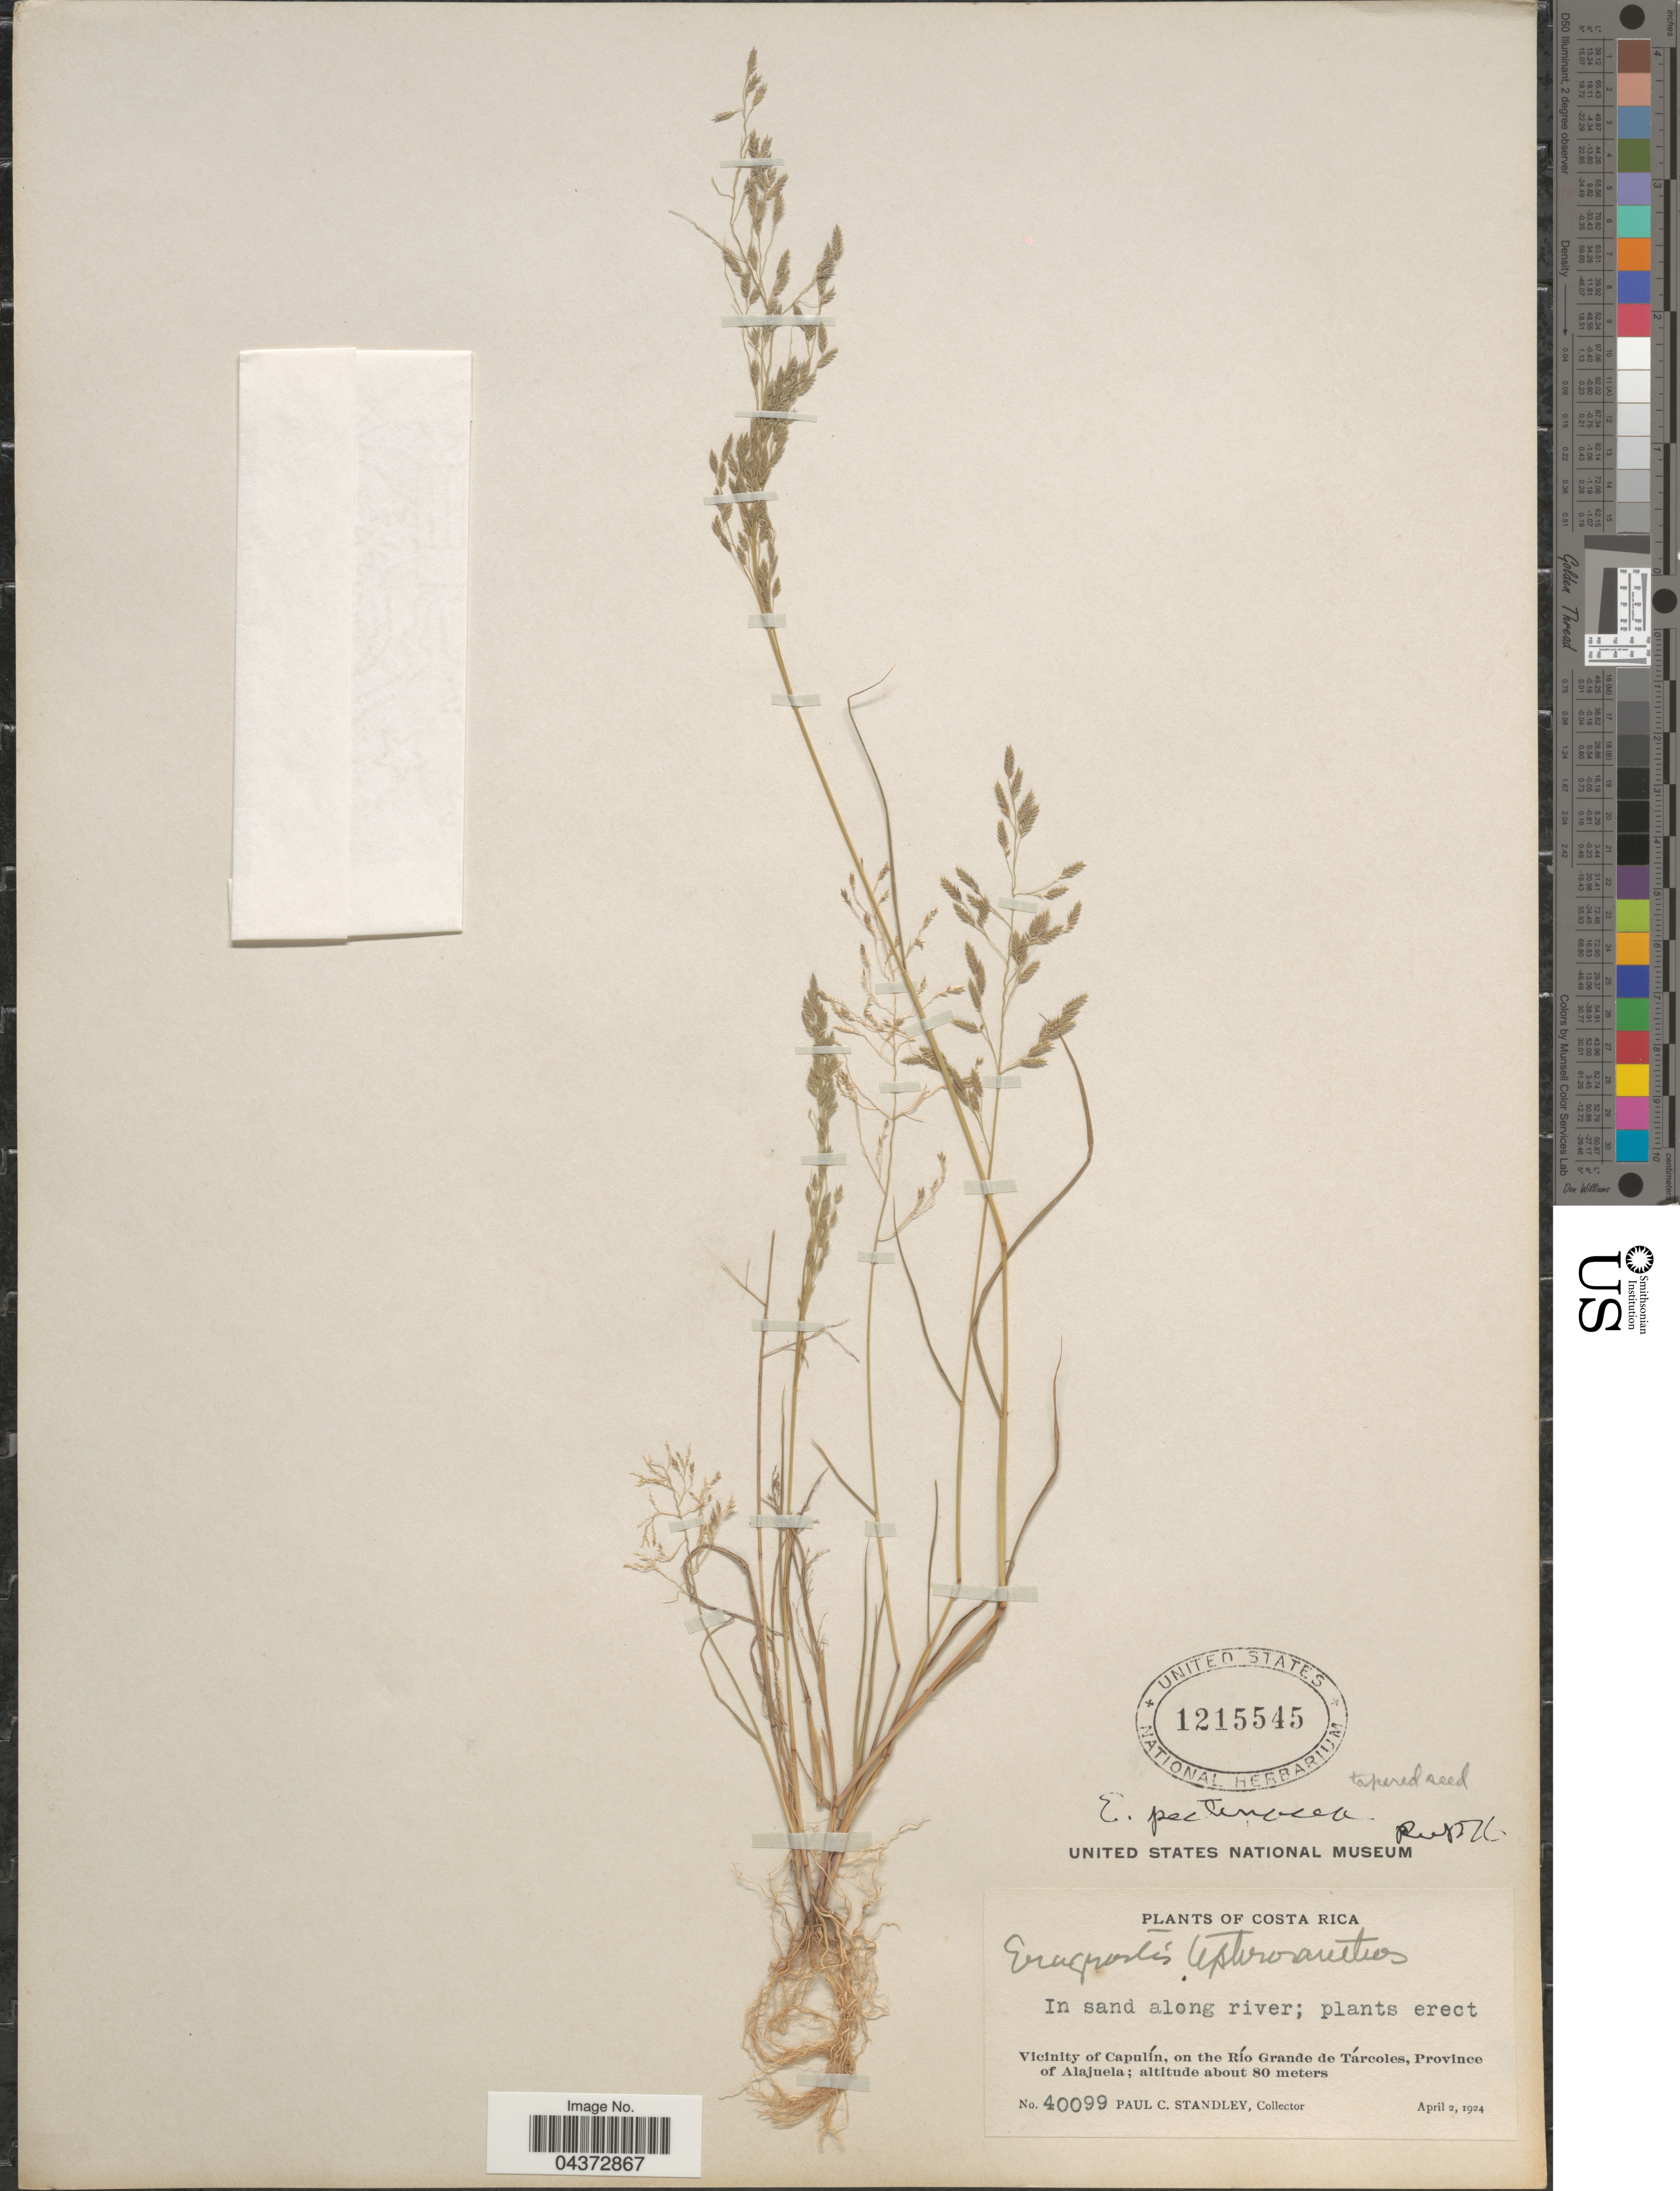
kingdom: Plantae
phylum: Tracheophyta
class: Liliopsida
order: Poales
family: Poaceae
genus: Eragrostis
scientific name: Eragrostis pectinacea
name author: (Michx.) Nees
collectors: P. C. Standley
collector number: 40099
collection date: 1924-04-02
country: Costa Rica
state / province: Alajuela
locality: Vicinity of Capulín, on the Río Grande de Tárcoles.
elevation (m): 80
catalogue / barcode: US 1215545